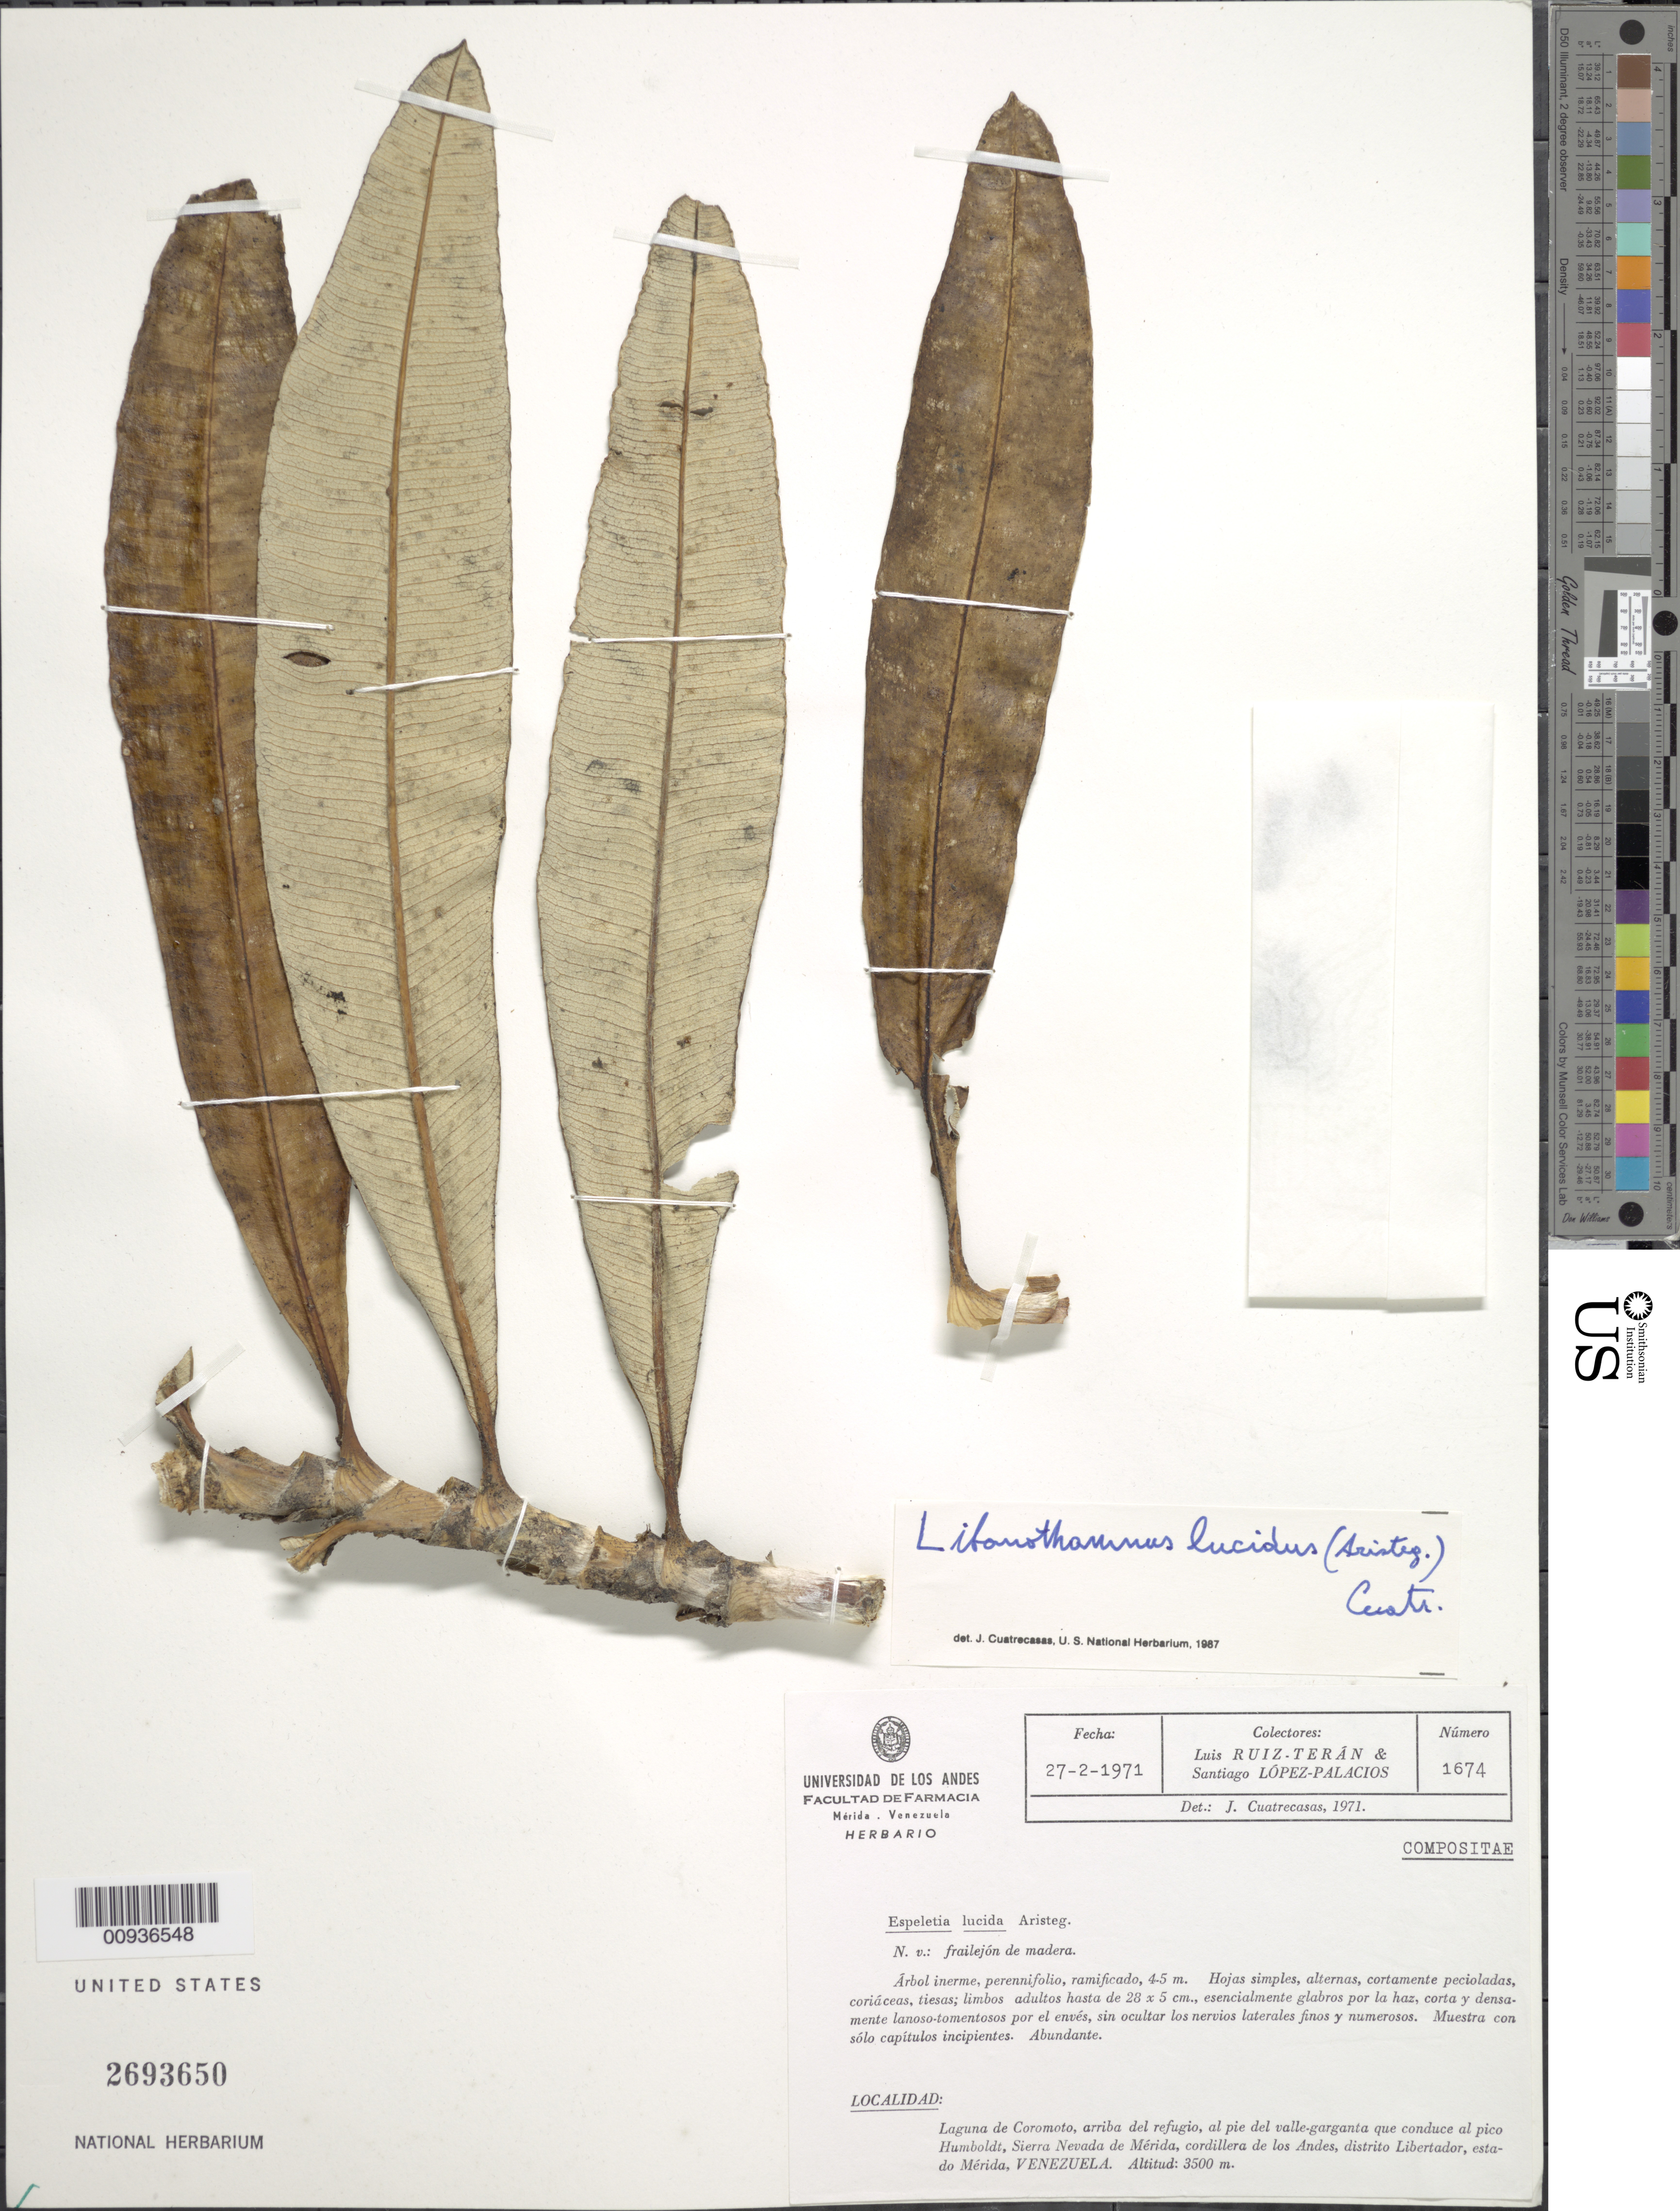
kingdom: Plantae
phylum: Tracheophyta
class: Magnoliopsida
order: Asterales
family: Asteraceae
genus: Libanothamnus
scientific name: Libanothamnus lucidus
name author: Cuatrec.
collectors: L. E. Ruíz-Terán & S. López-Palacios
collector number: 1674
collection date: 1971-02-27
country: Venezuela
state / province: Mérida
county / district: Libertador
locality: Laguna de Coromoto, arriba del refugio, al pie del valle-garganta que conduce al pico Humbolt, Sierra Nevada de Mérida, cordillera de los Andes.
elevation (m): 3500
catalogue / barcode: US 2693650